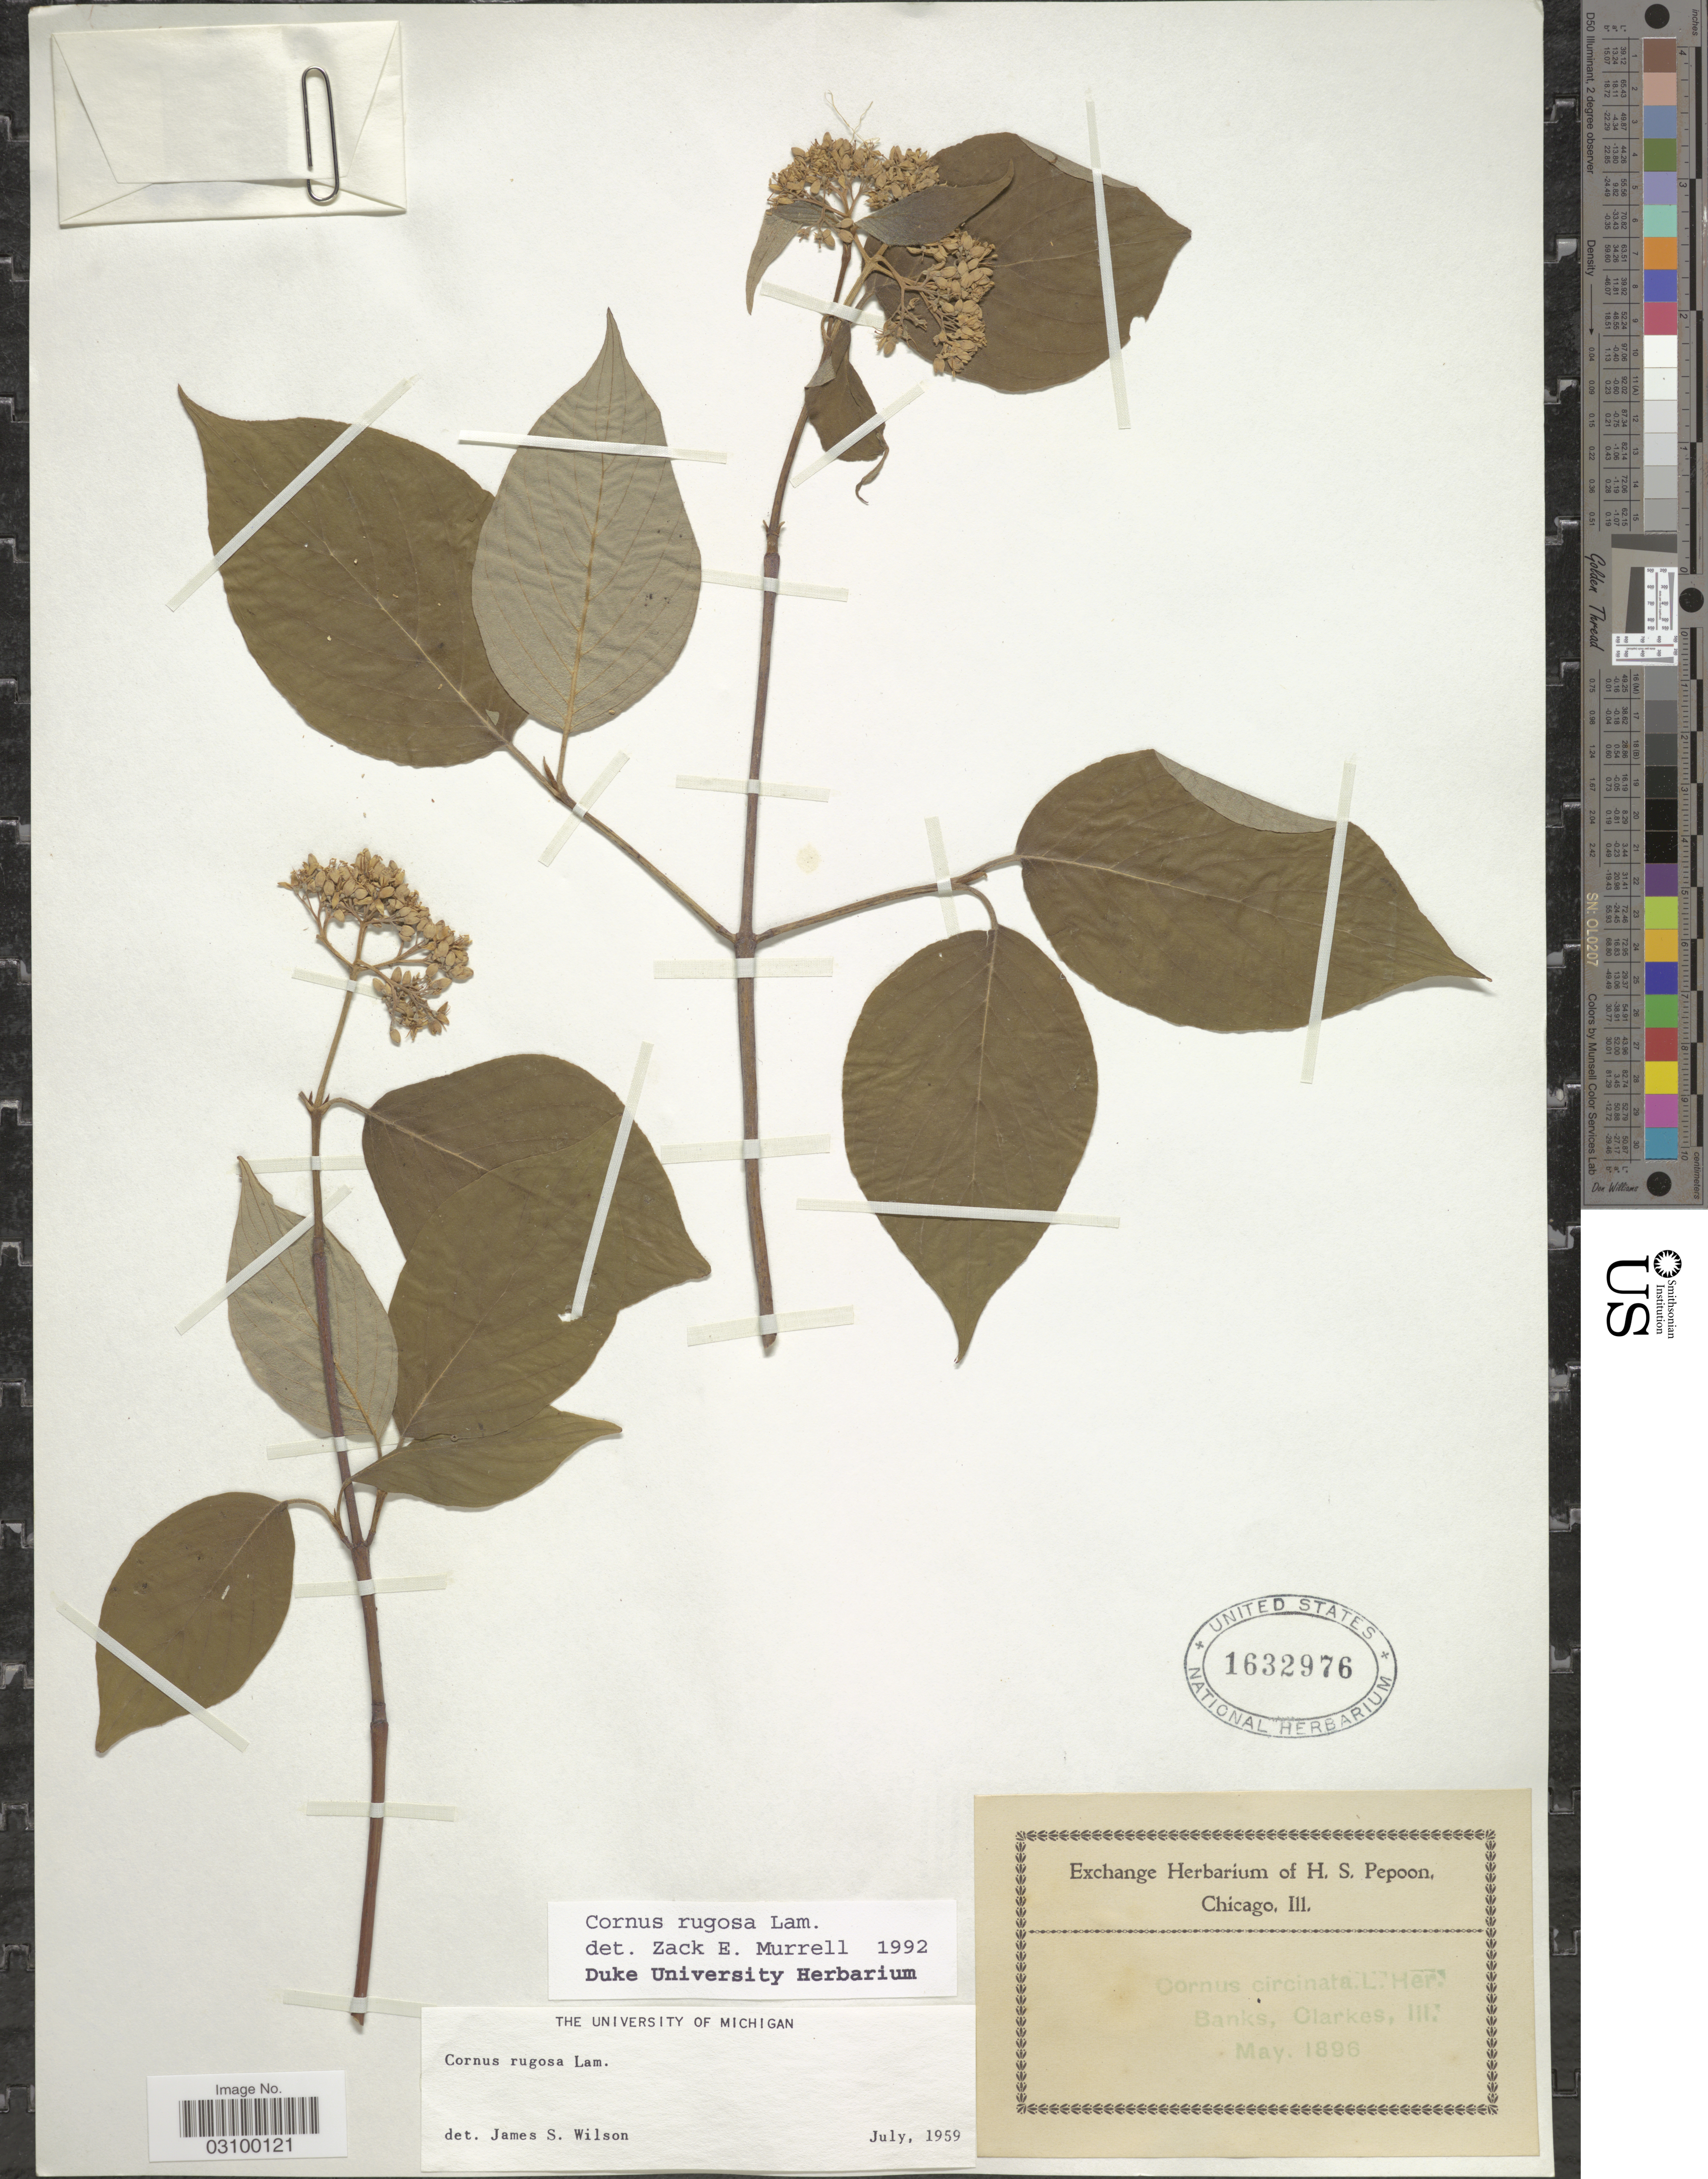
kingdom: Plantae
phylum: Tracheophyta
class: Magnoliopsida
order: Cornales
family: Cornaceae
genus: Cornus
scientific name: Cornus rugosa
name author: Lam.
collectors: ex herb. H. S. Pepoon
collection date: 1896-05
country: United States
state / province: Illinois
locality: Banks, Clarkes, Ill.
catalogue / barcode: US 1632976